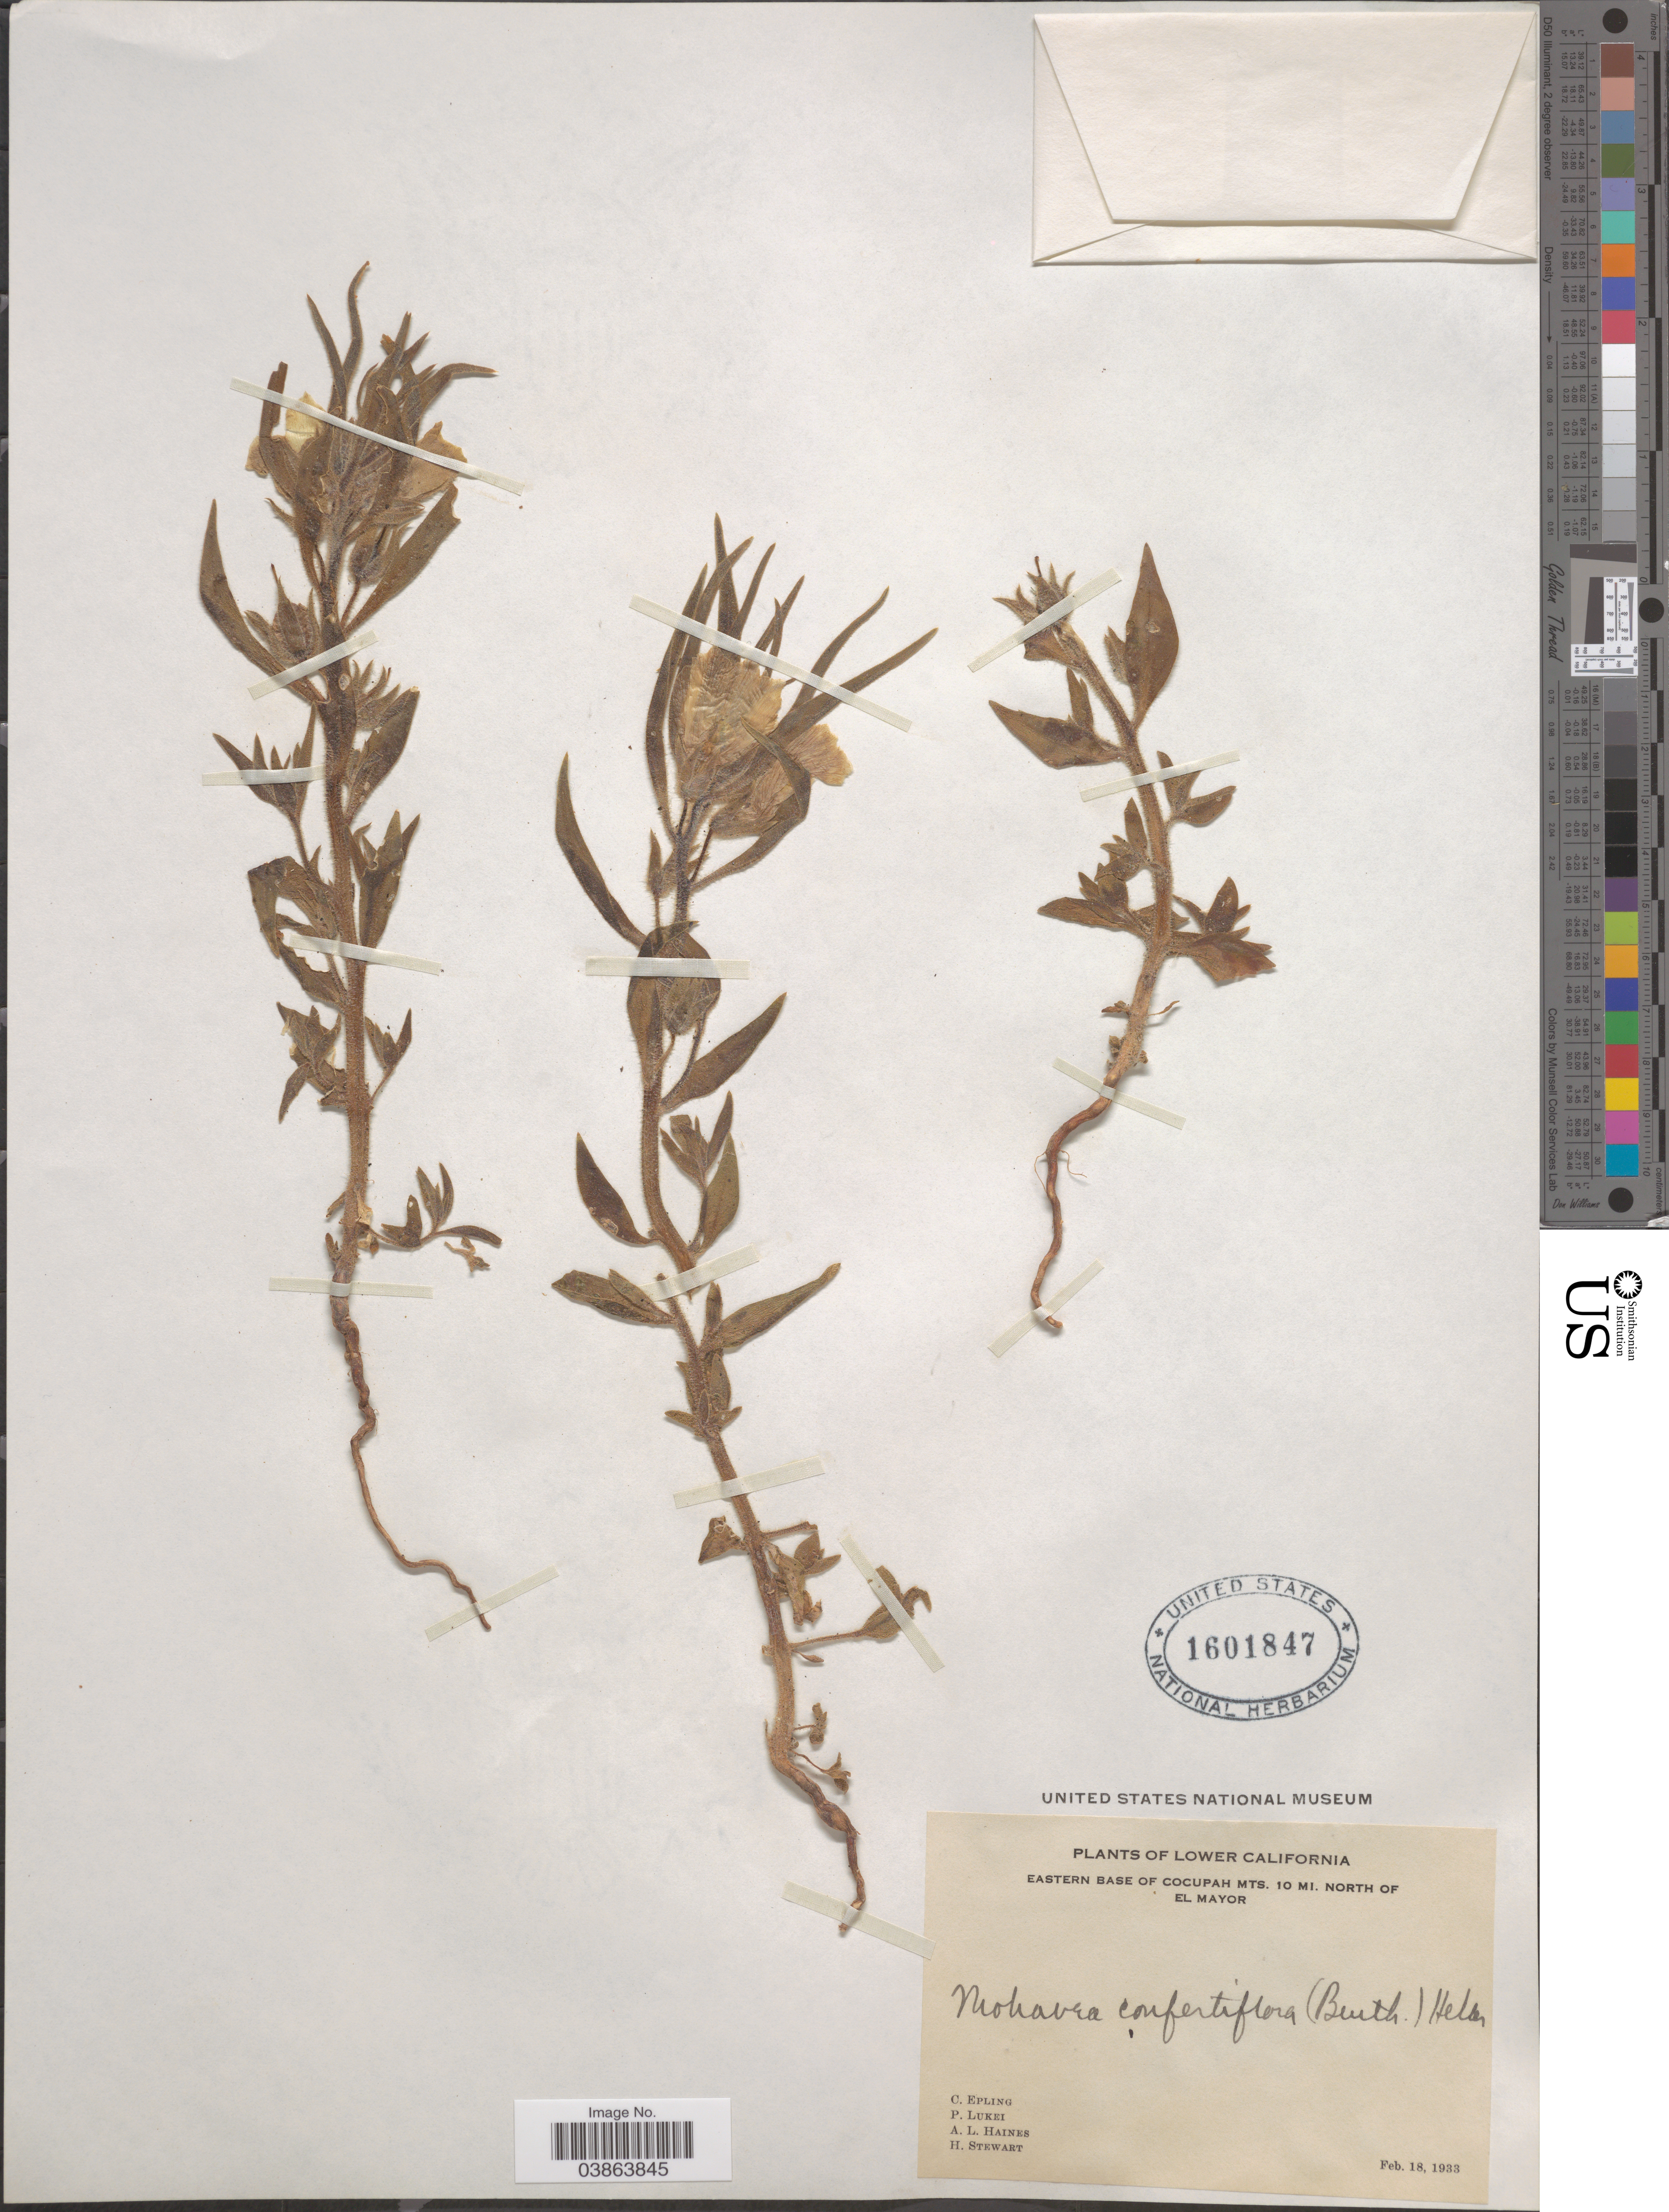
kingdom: Plantae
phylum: Tracheophyta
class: Magnoliopsida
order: Lamiales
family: Plantaginaceae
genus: Mohavea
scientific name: Mohavea confertiflora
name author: (A. DC.) A. Heller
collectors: C. C. Epling, Lukei, P., A. L. Haines & H. Stewart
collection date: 1933-02-18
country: Mexico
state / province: Baja California Norte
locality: Lower California. Eastern Base of Cocupah Mts. 10 mi. North of El Mayor.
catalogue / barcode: US 1601847